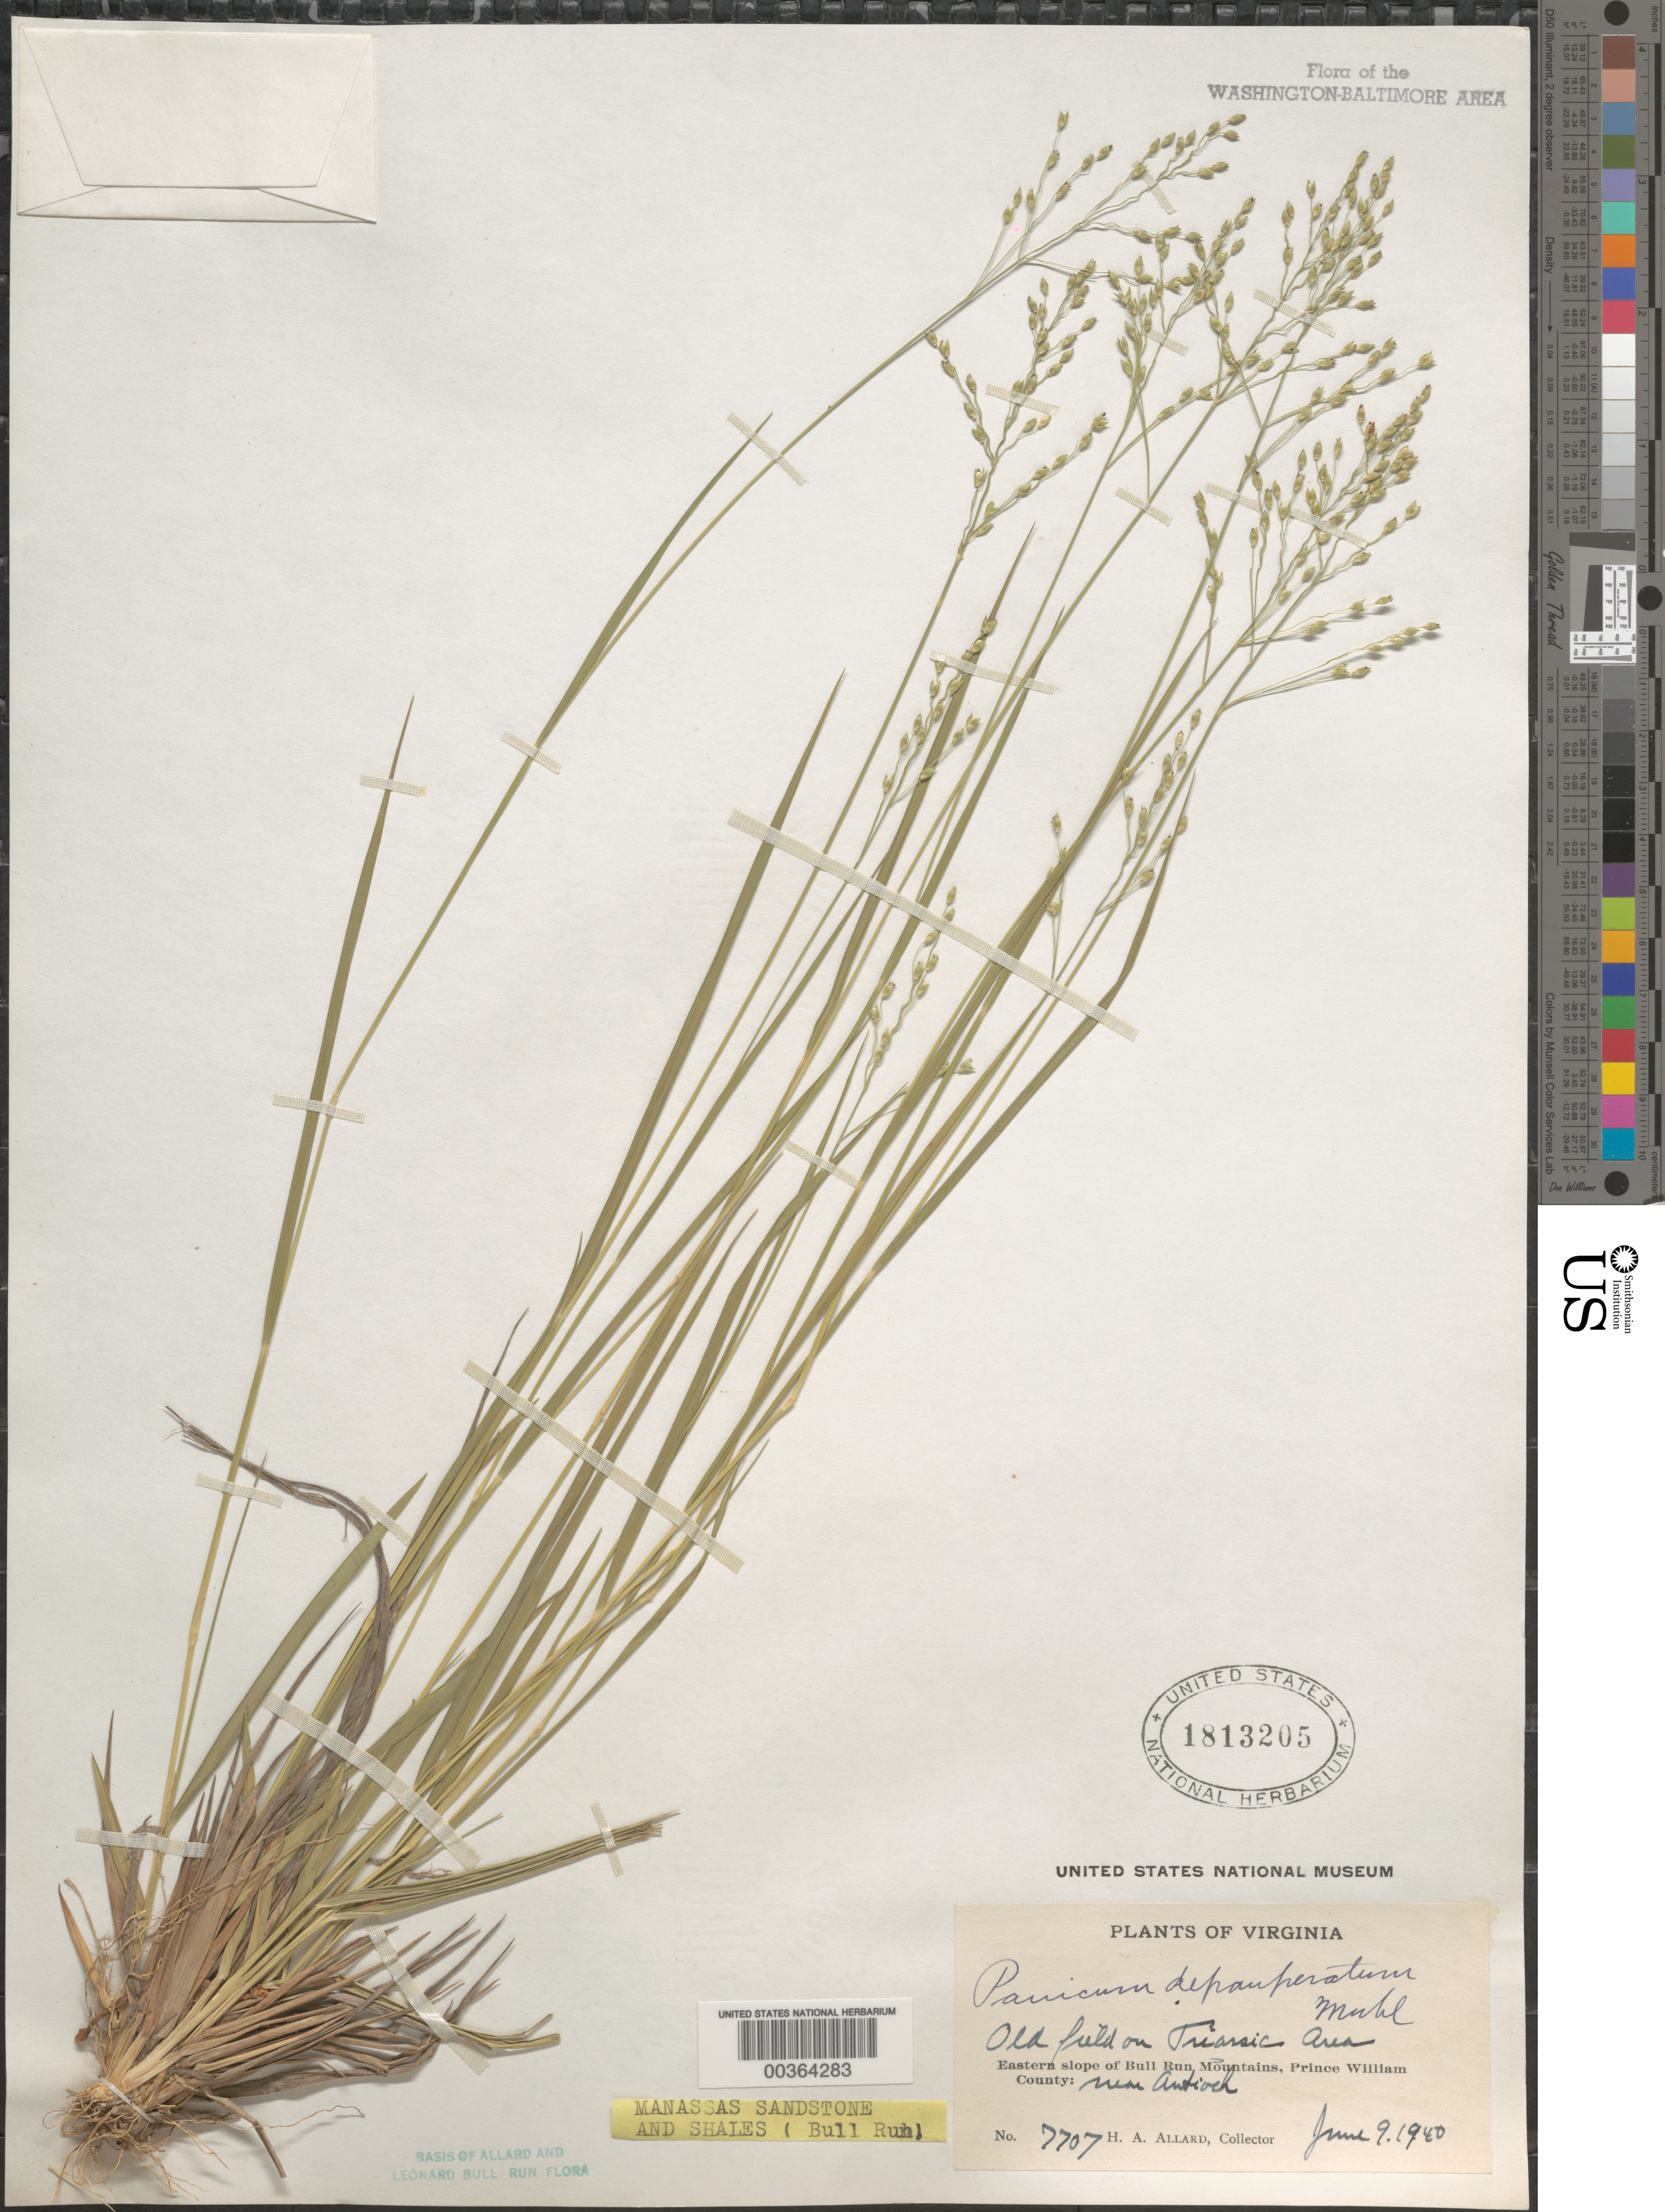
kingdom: Plantae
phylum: Tracheophyta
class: Liliopsida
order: Poales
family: Poaceae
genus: Dichanthelium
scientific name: Dichanthelium depauperatum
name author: (Muhl.) Gould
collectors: H. A. Allard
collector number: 7707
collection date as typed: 09 Jun 1940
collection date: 1940-06-09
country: United States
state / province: Virginia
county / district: Prince William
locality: Near Antioch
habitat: Old field on triassic area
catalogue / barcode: US 1813205